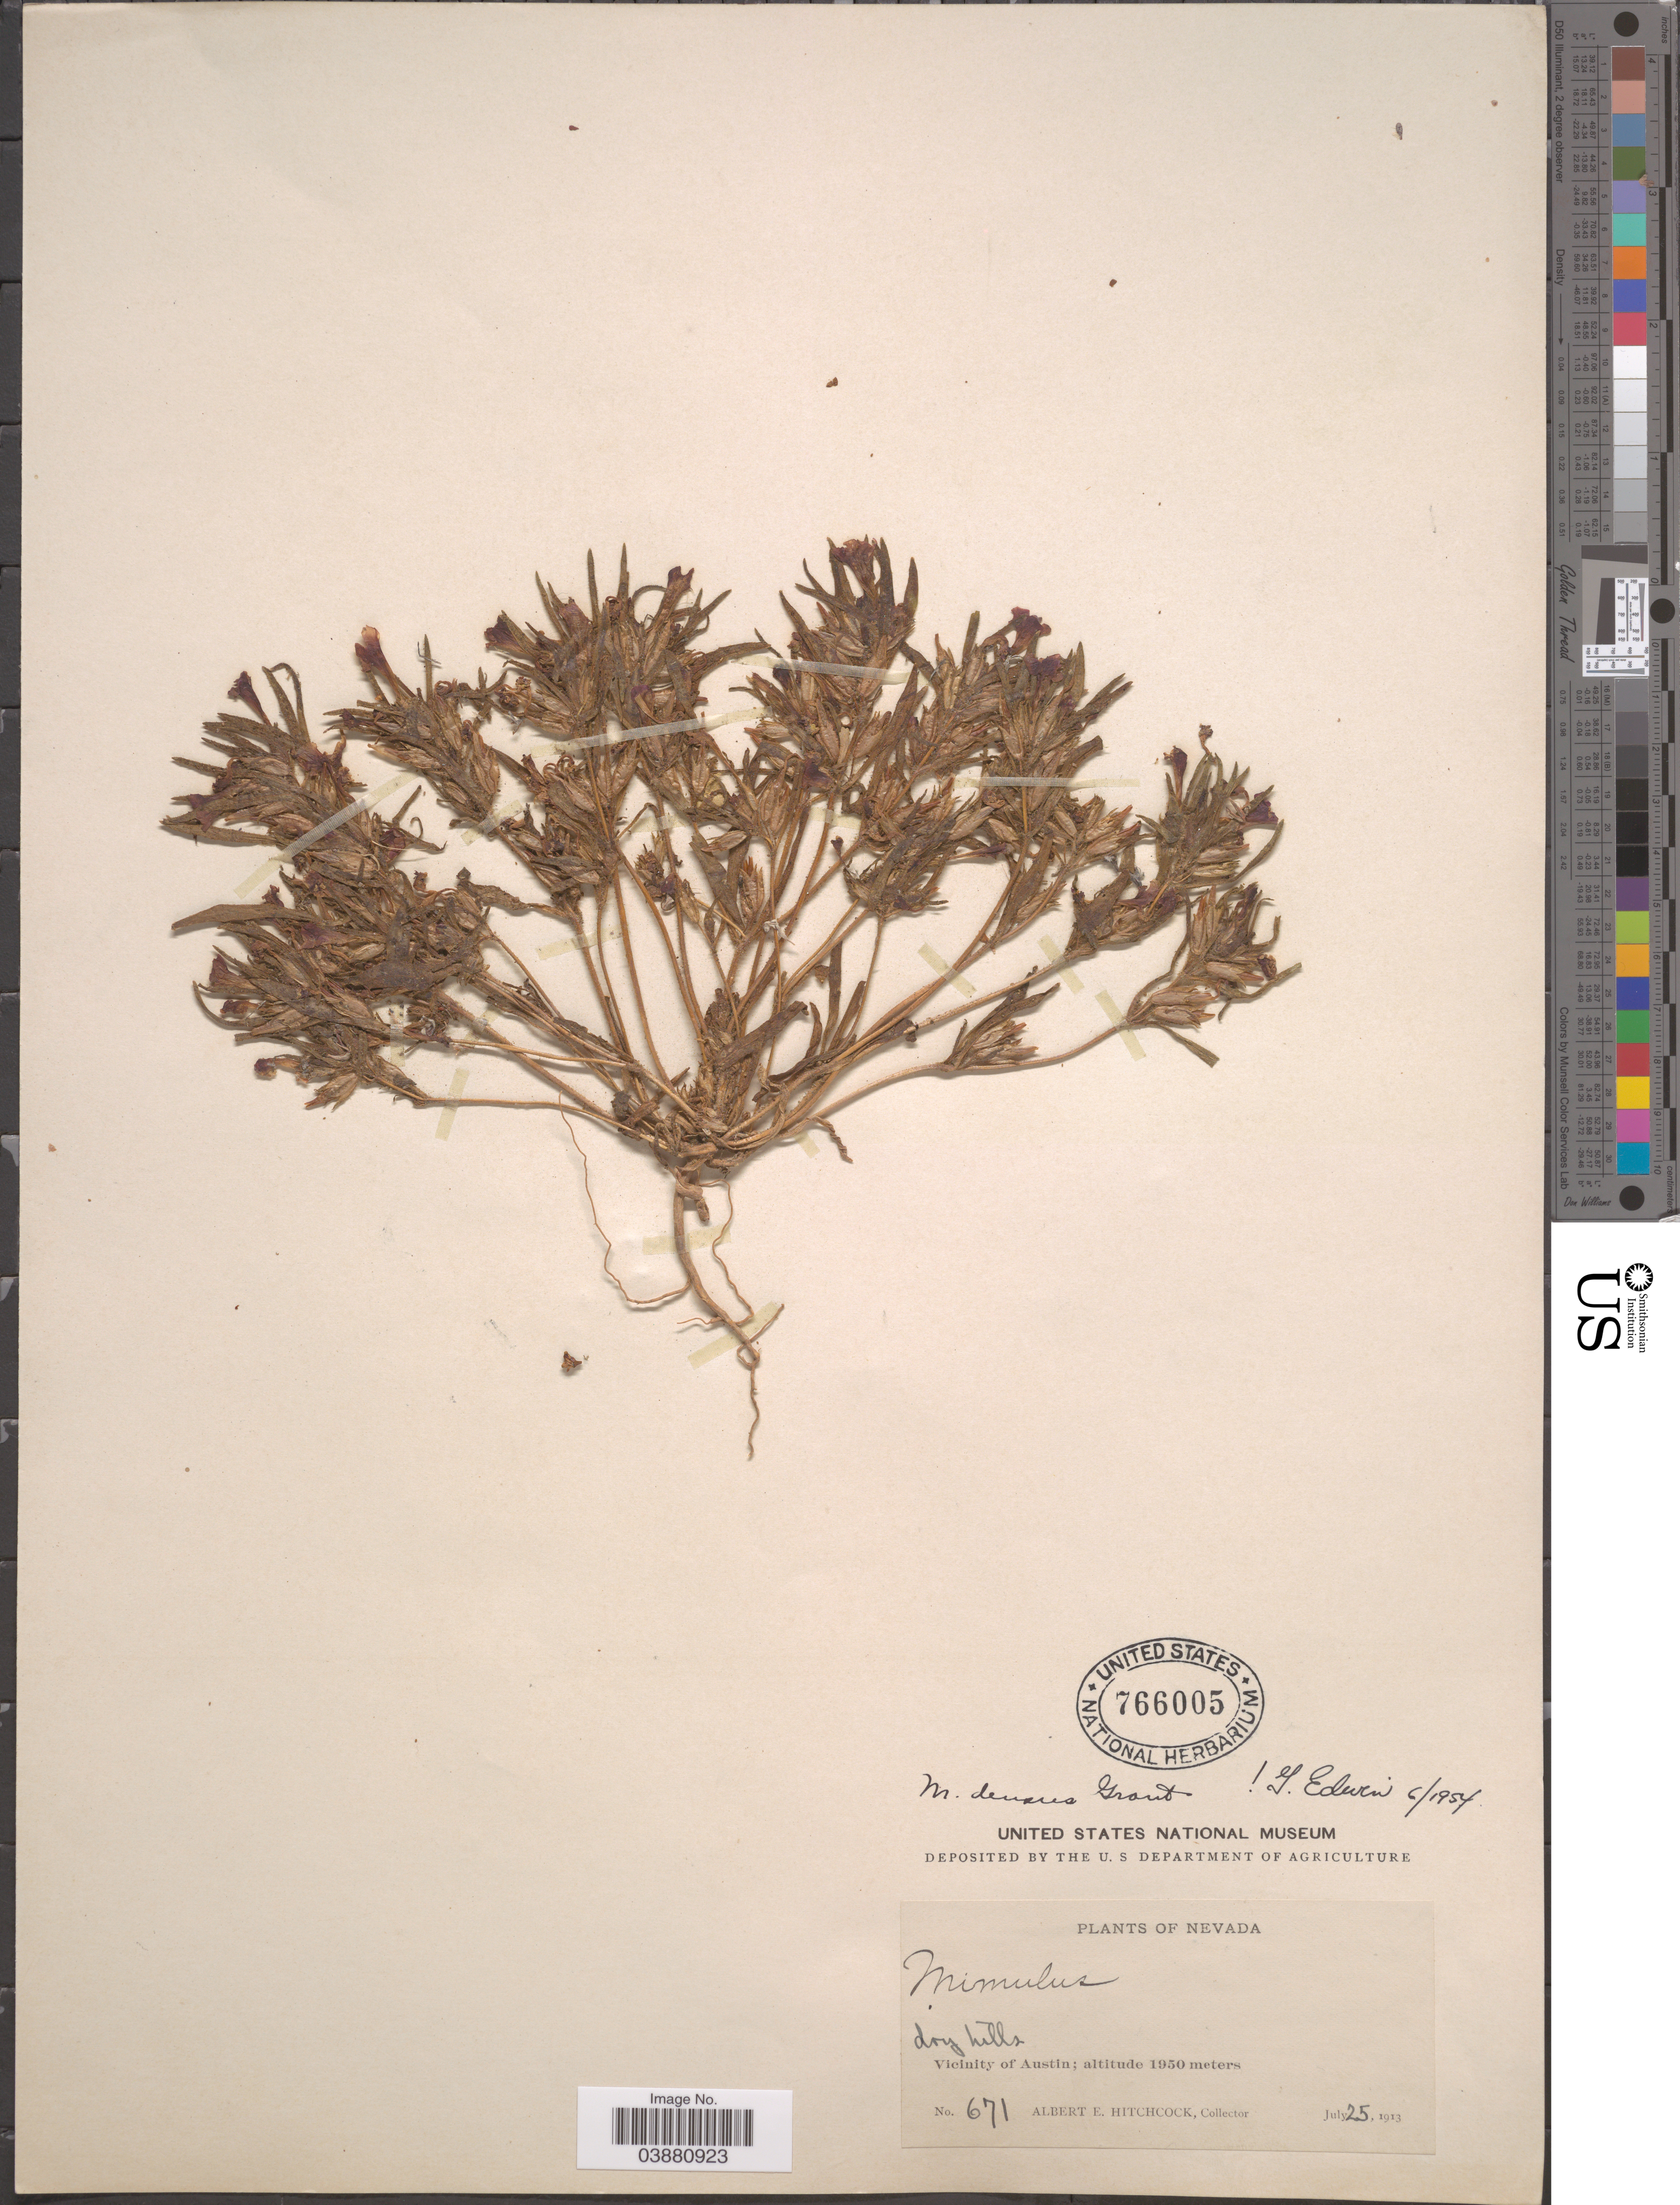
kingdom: Plantae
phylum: Tracheophyta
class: Magnoliopsida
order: Lamiales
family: Phrymaceae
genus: Mimulus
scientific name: Mimulus densus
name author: A.L. Grant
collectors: A. Hitchcock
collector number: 671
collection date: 1913-07-25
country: United States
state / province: Nevada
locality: Vicinity of Austin.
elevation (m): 1950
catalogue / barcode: US 766005